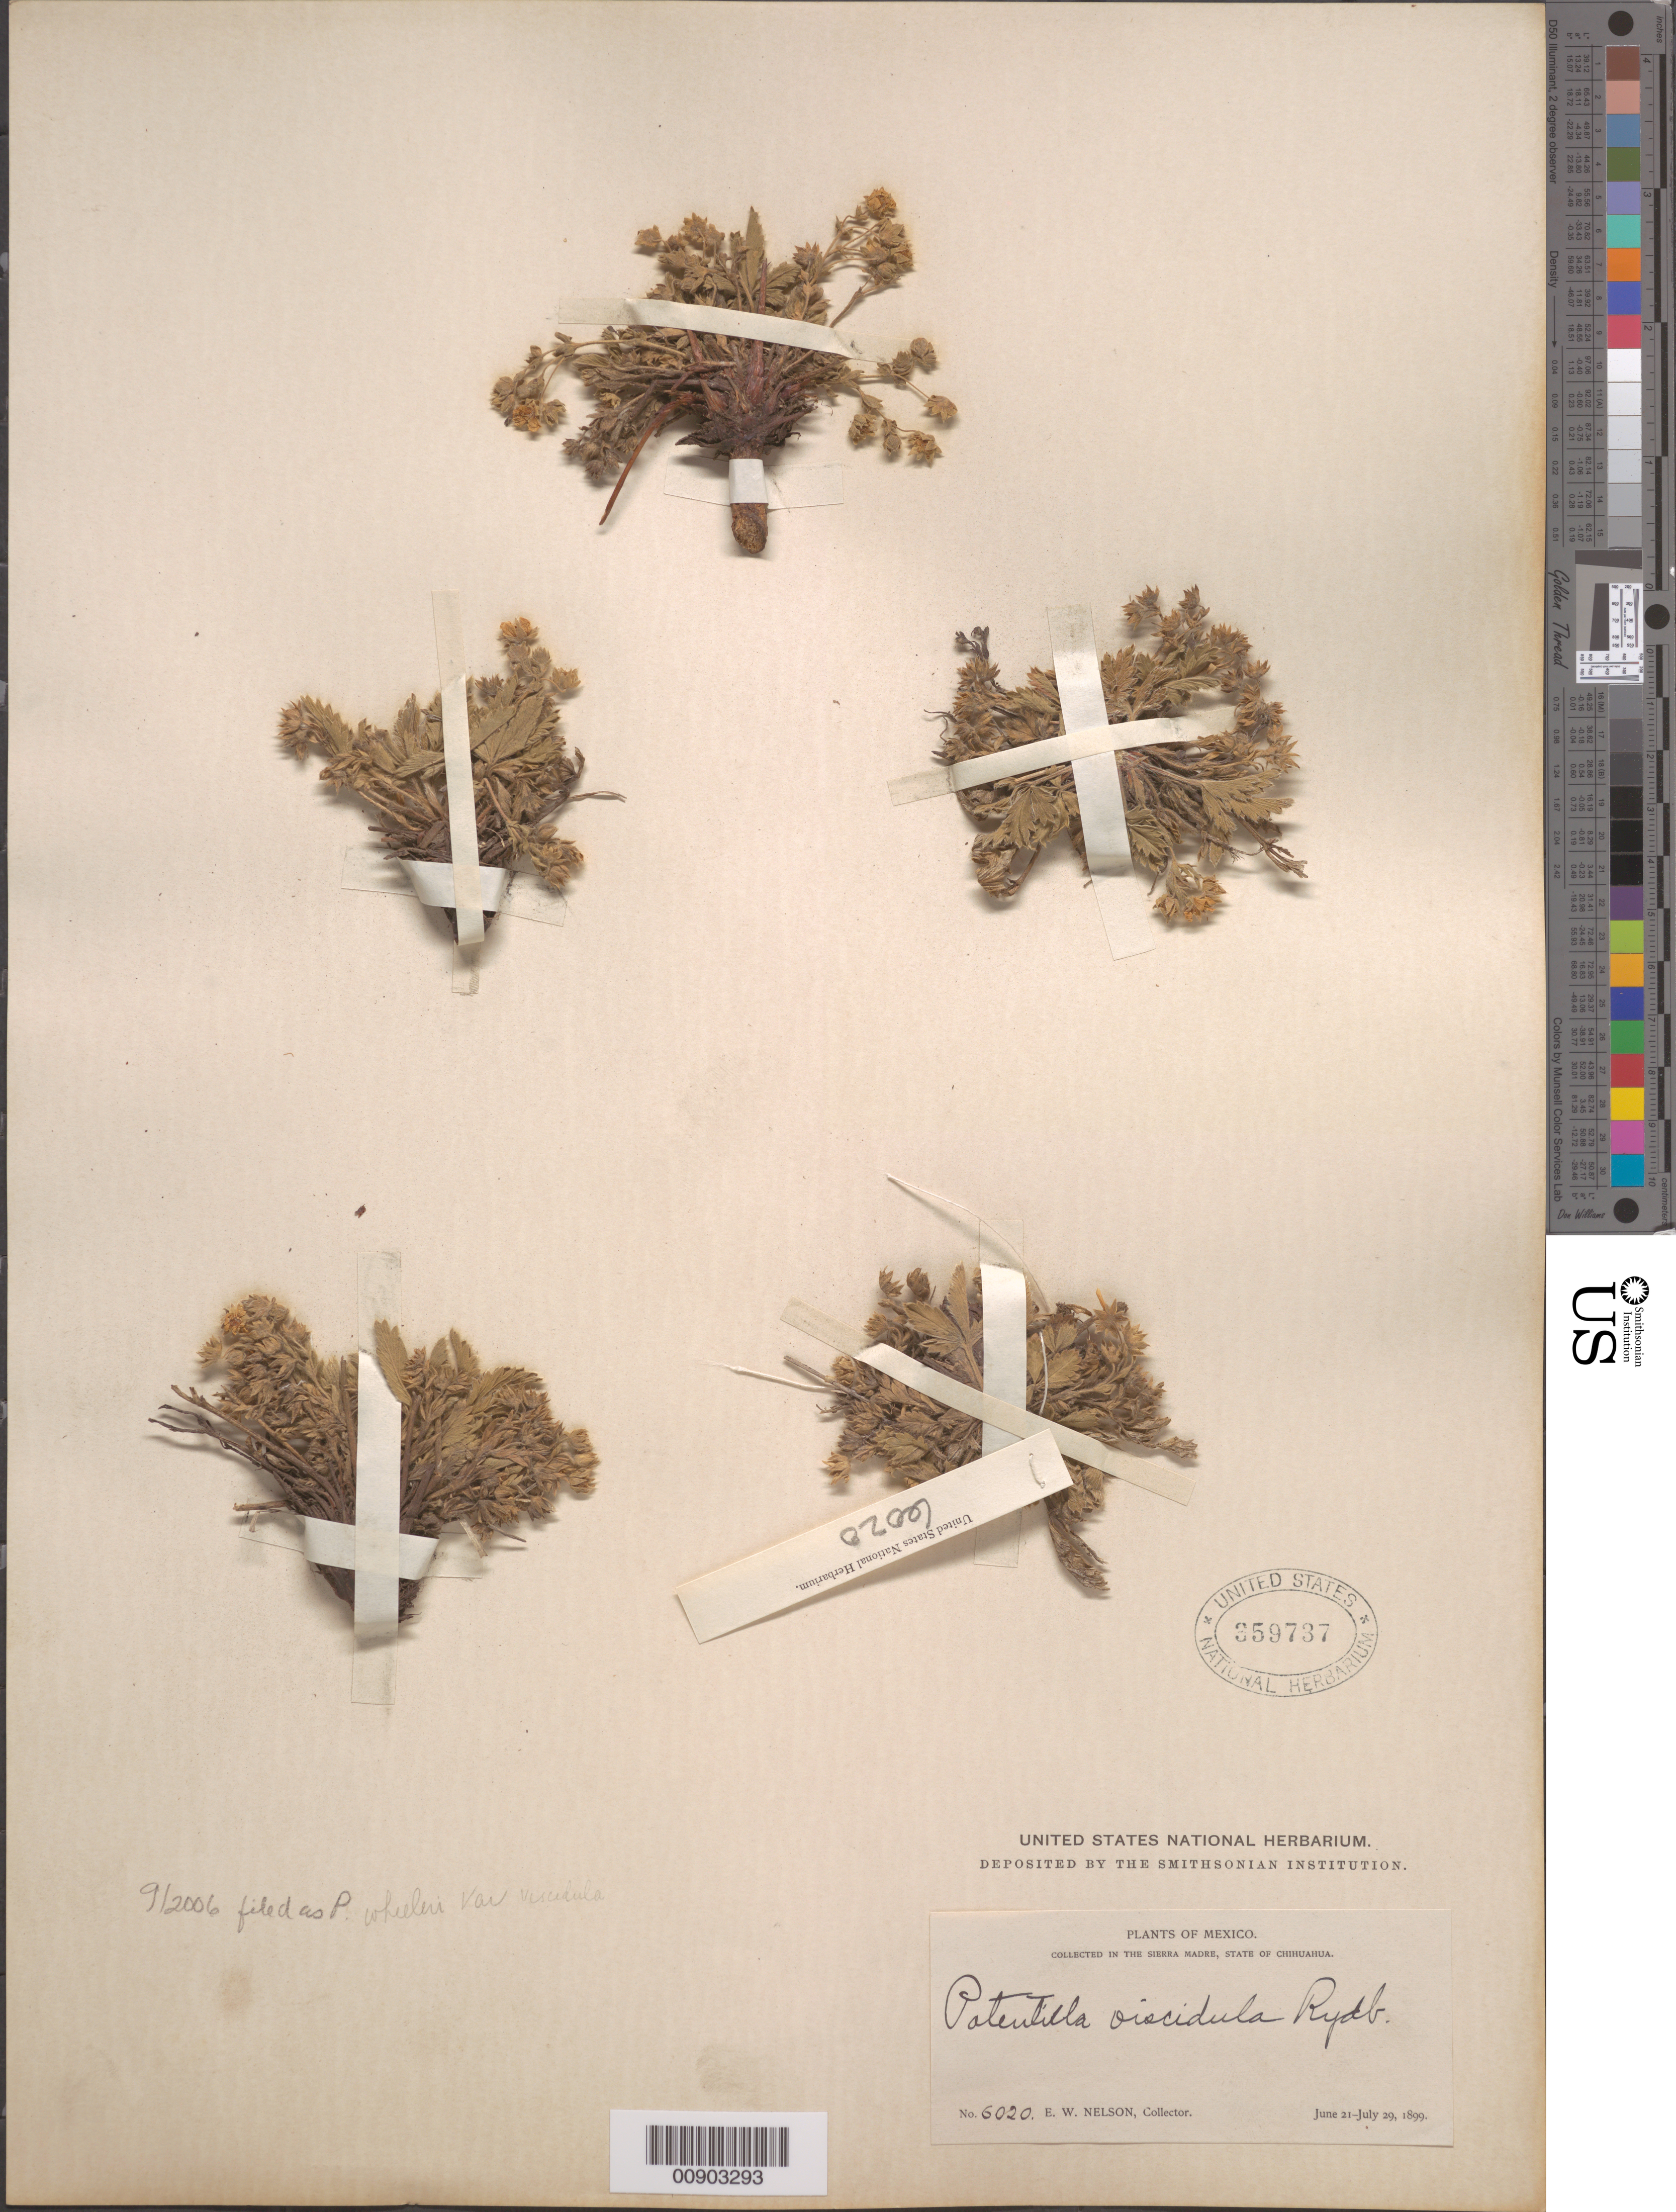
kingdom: Plantae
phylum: Tracheophyta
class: Magnoliopsida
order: Rosales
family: Rosaceae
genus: Potentilla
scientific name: Potentilla wheeleri var. viscidula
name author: Rydb.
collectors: E. W. Nelson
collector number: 6020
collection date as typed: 21 Jun 1899 to 29 Jul 1899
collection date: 1899-06-21/1899-07-29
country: Mexico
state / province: Chihuahua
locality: Sierra Madre, Chihuahua.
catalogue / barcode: US 359737